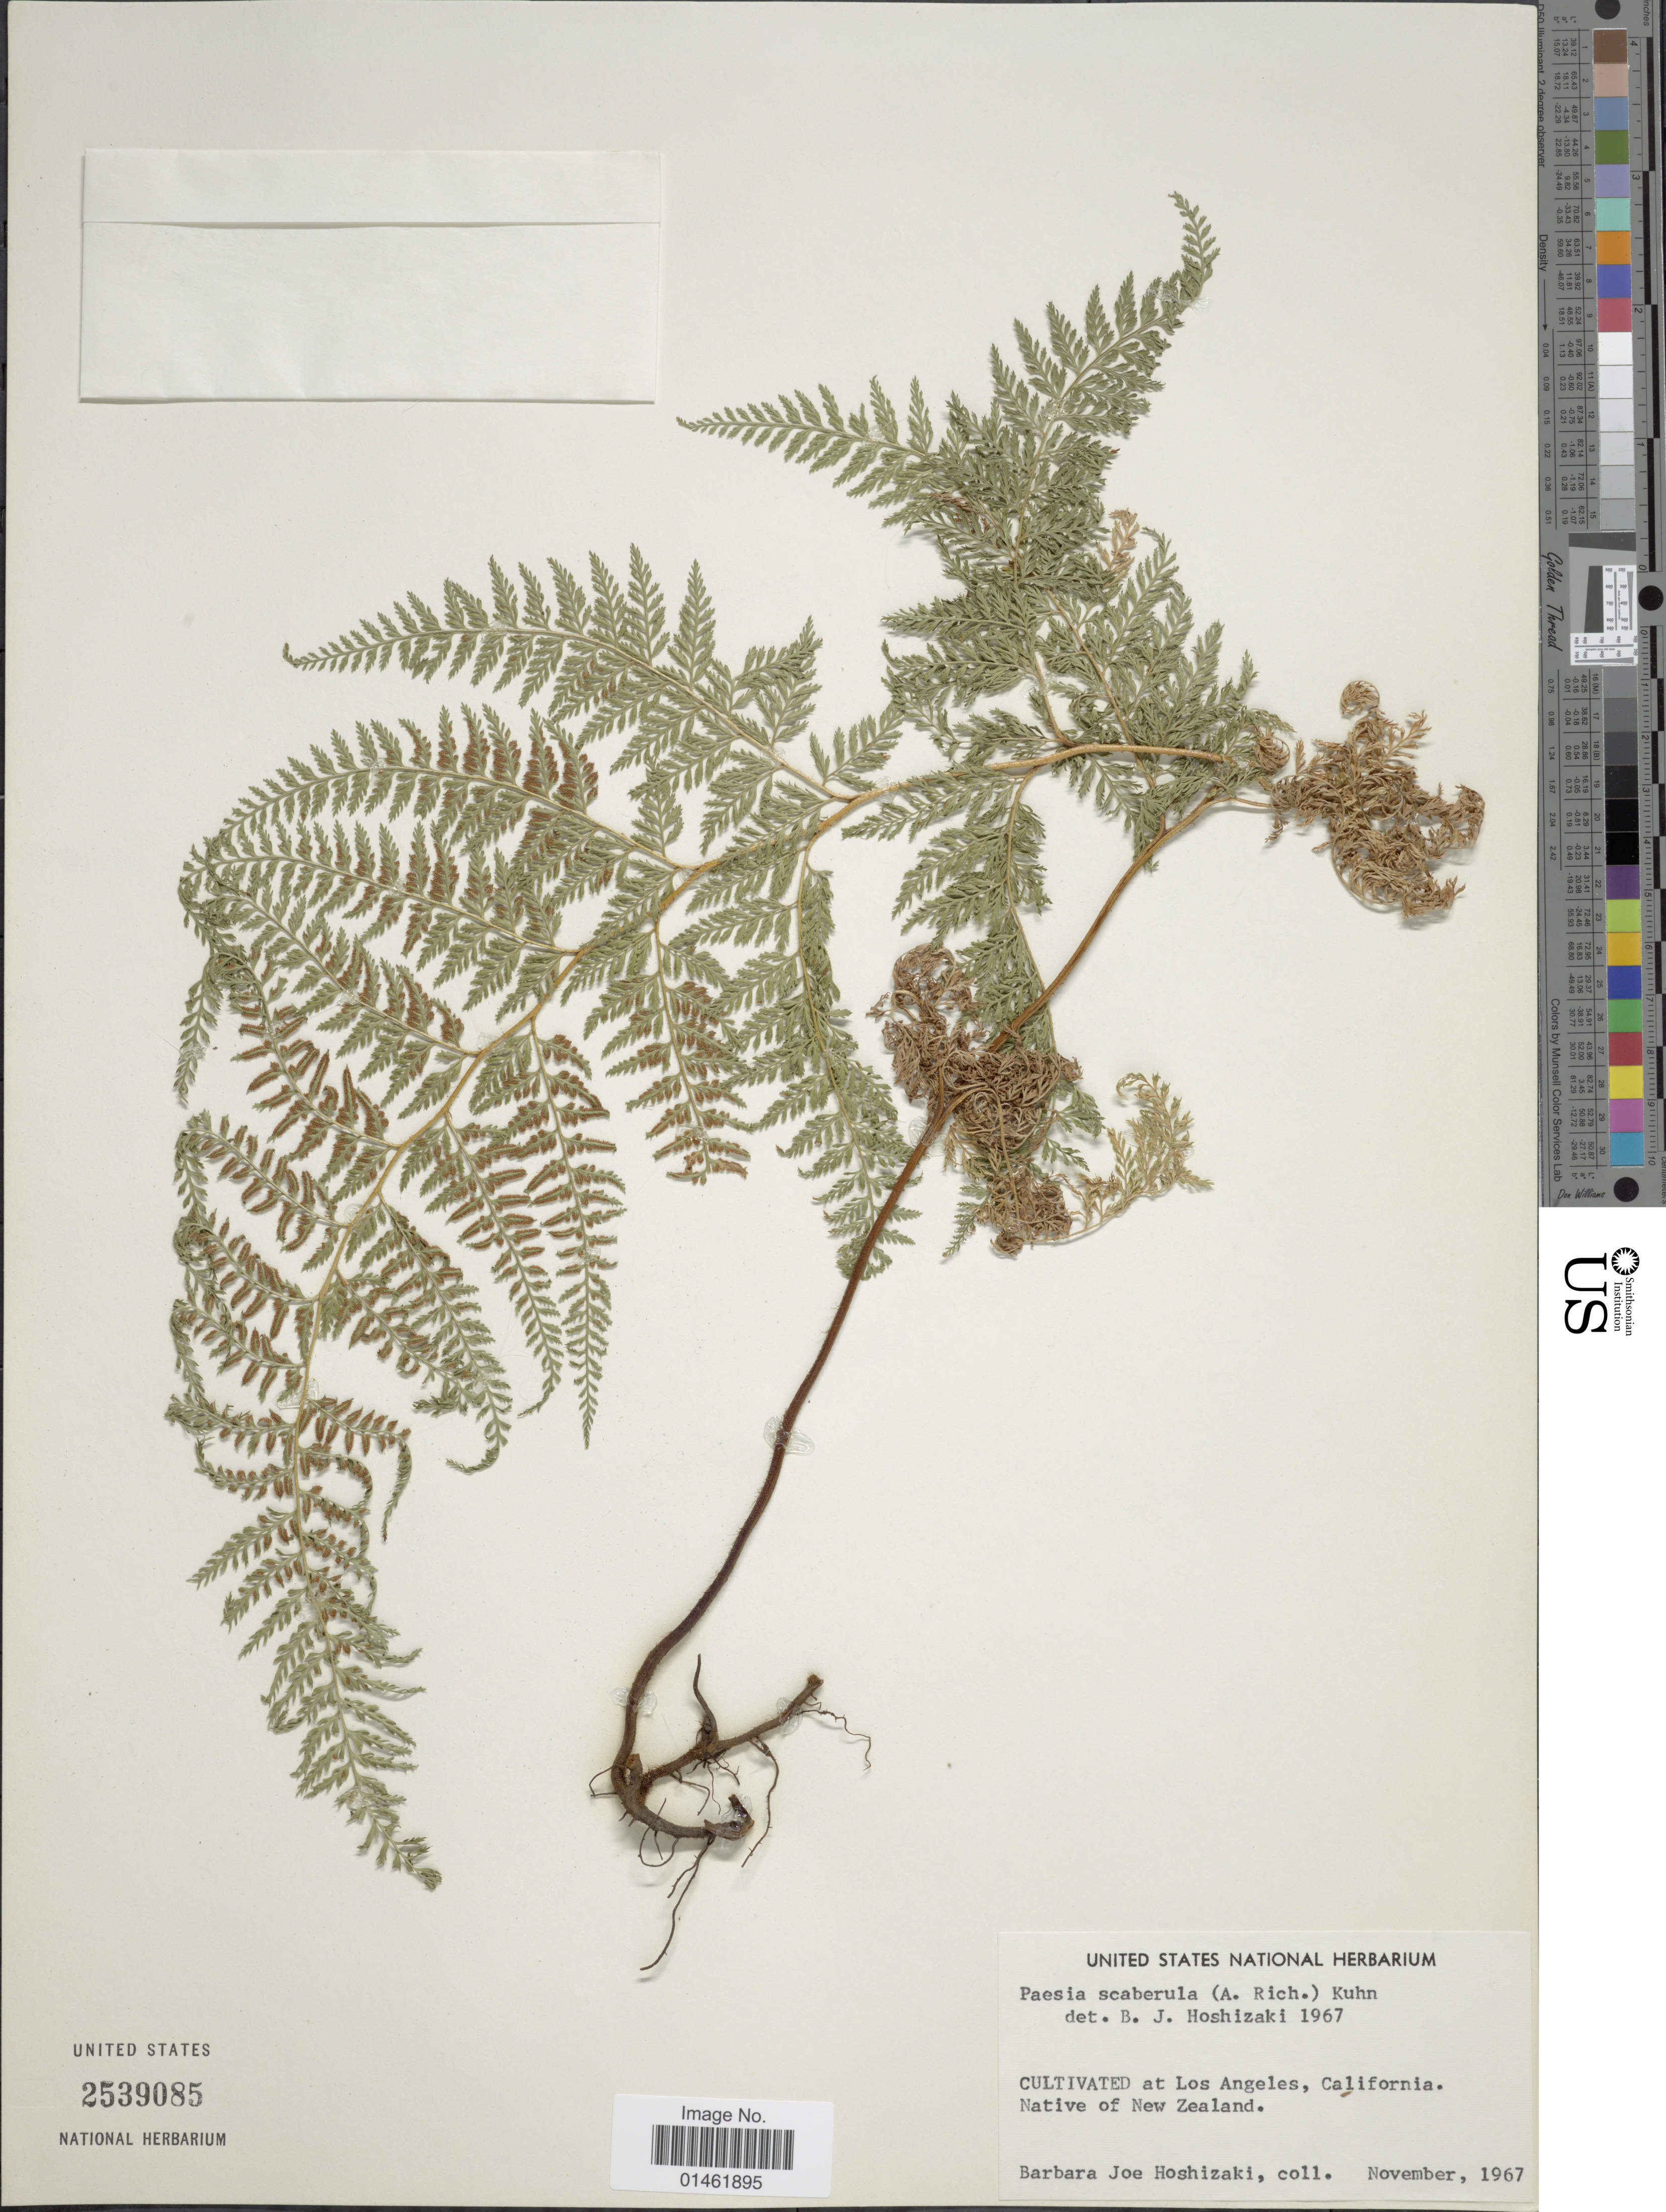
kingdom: Plantae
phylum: Tracheophyta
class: Polypodiopsida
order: Polypodiales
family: Dennstaedtiaceae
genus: Paesia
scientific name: Paesia scaberula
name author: Kuhn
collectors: B. Hoshizaki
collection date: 1967-11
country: New Zealand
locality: Cultivated at Los Angeles, California, Native of New Zealand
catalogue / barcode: US 2539085